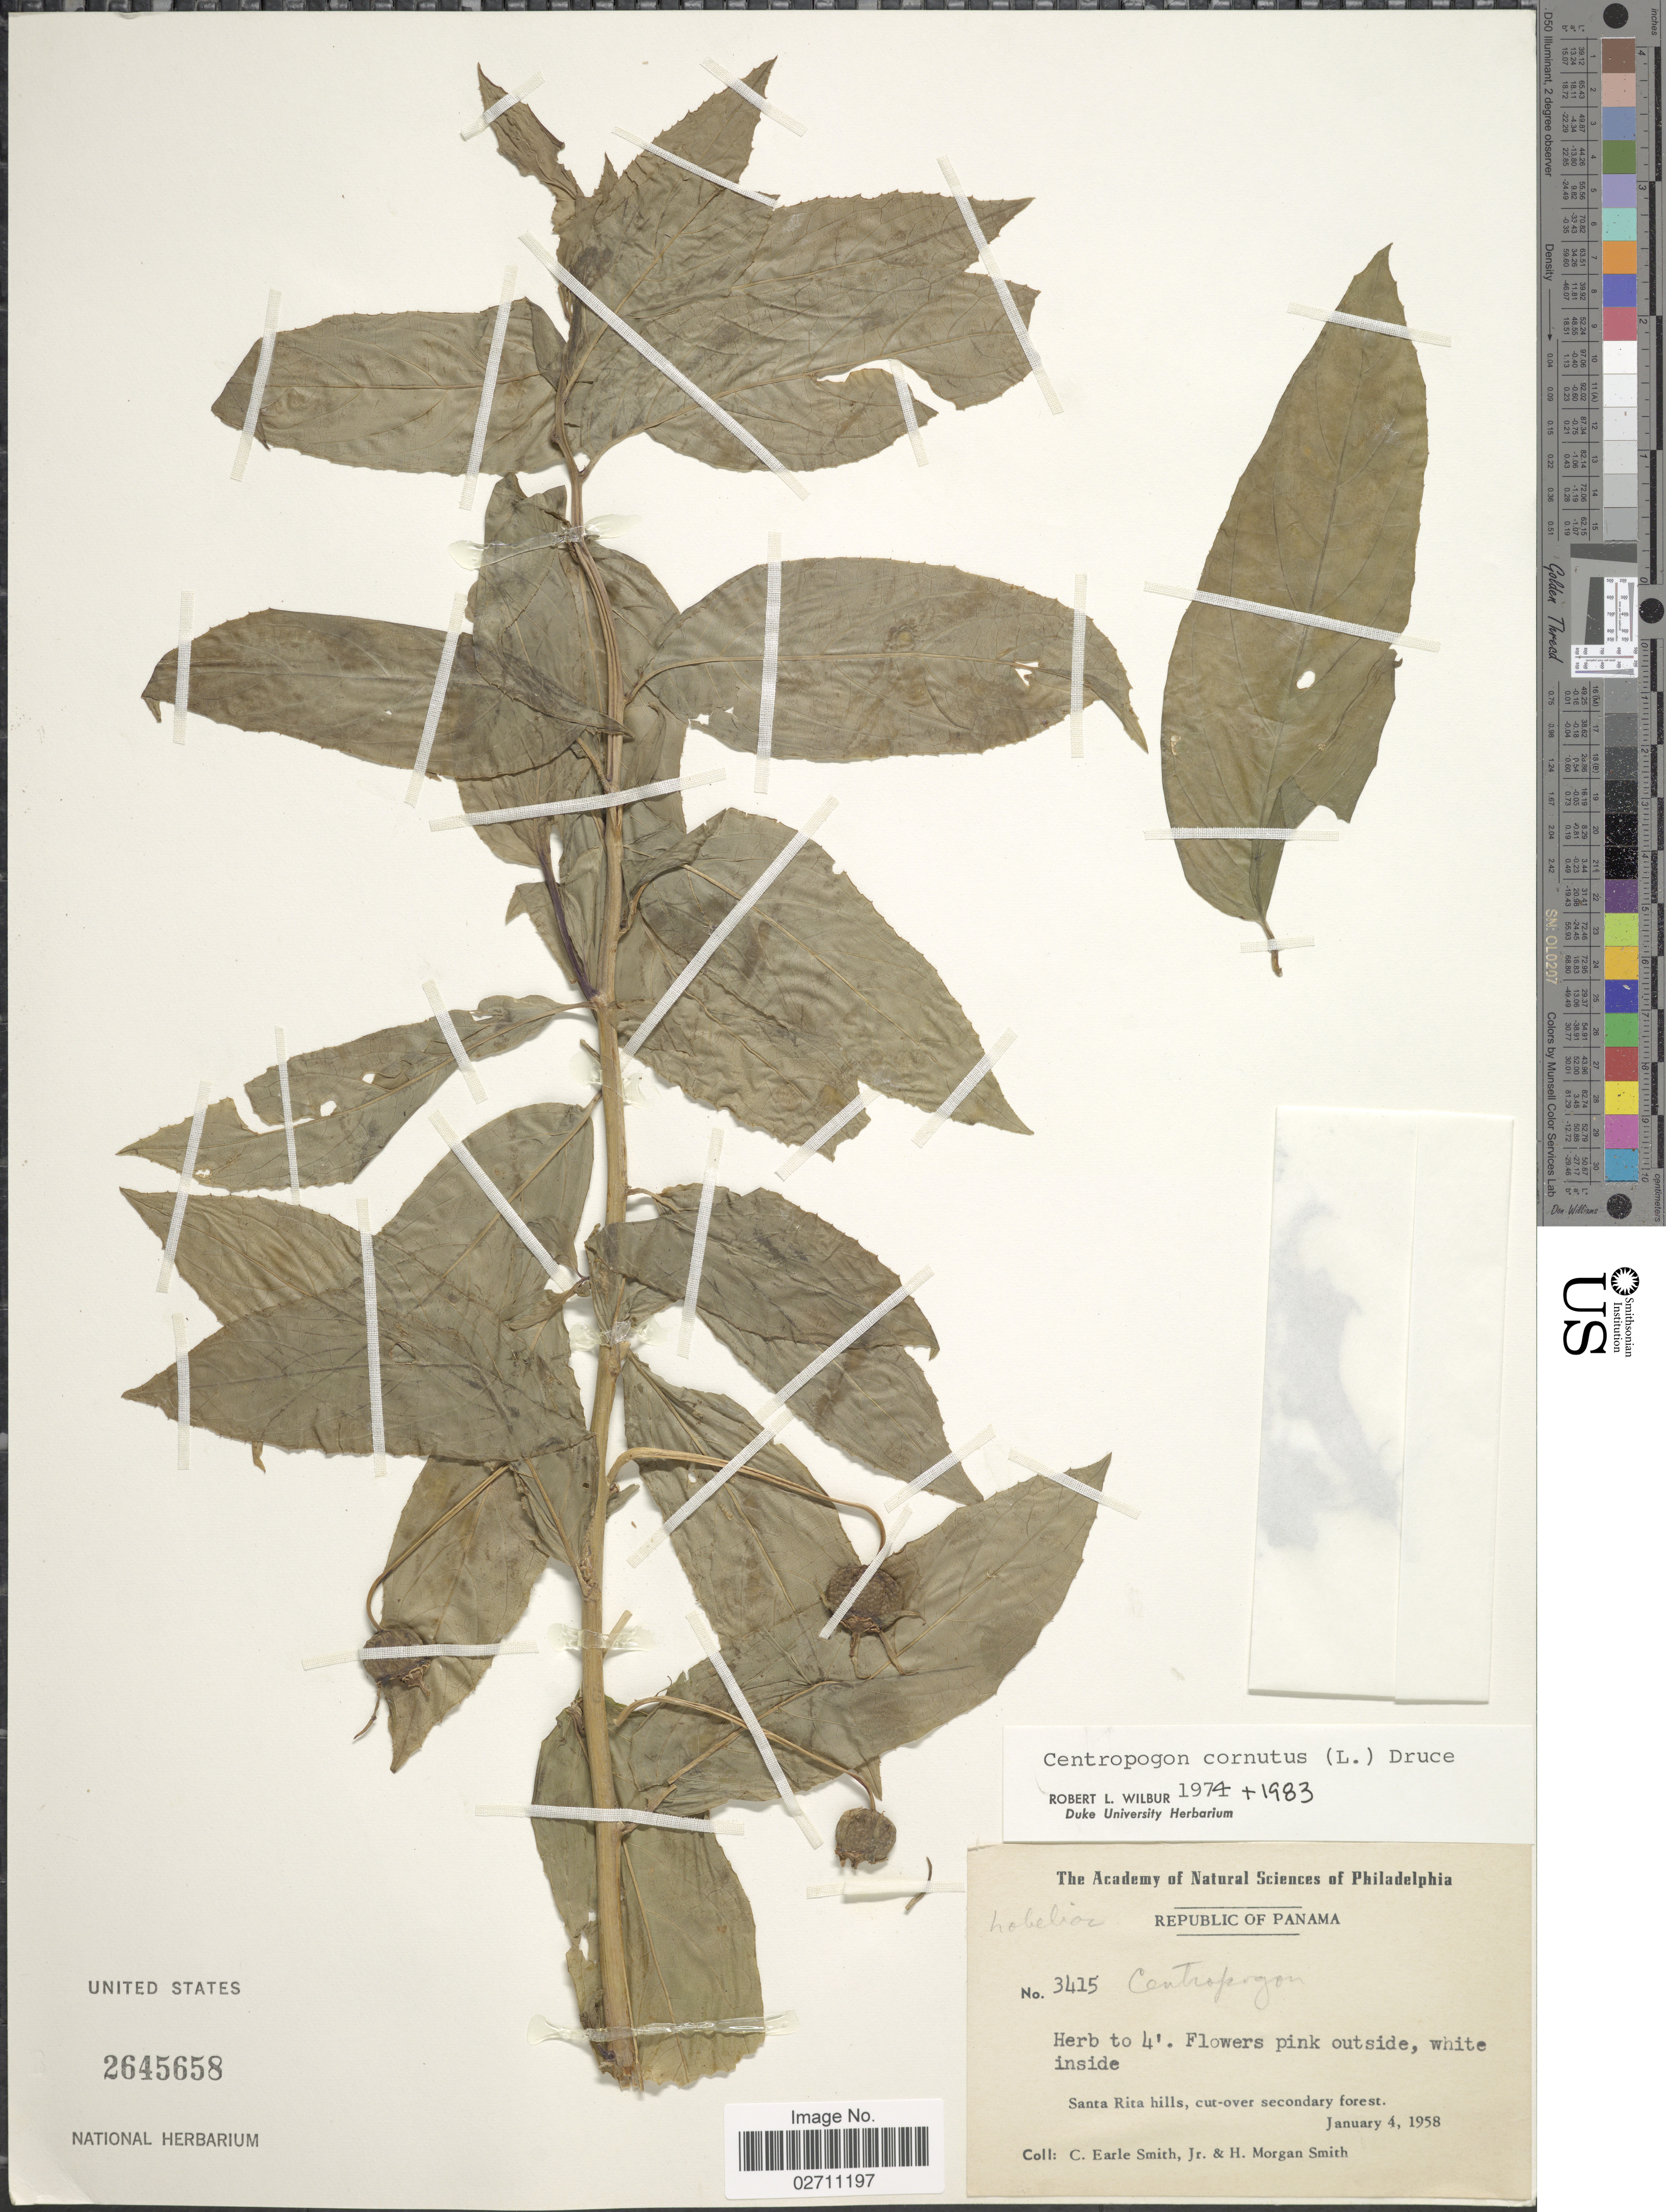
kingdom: Plantae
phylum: Tracheophyta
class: Magnoliopsida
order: Asterales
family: Campanulaceae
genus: Centropogon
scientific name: Centropogon cornutus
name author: (L.) Druce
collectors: C. E. Smith Jr. & H. M. Smith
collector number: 3415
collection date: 1958-01-04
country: Panama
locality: Santa Rita hills, cut-over secondary forest.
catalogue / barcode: US 2645658